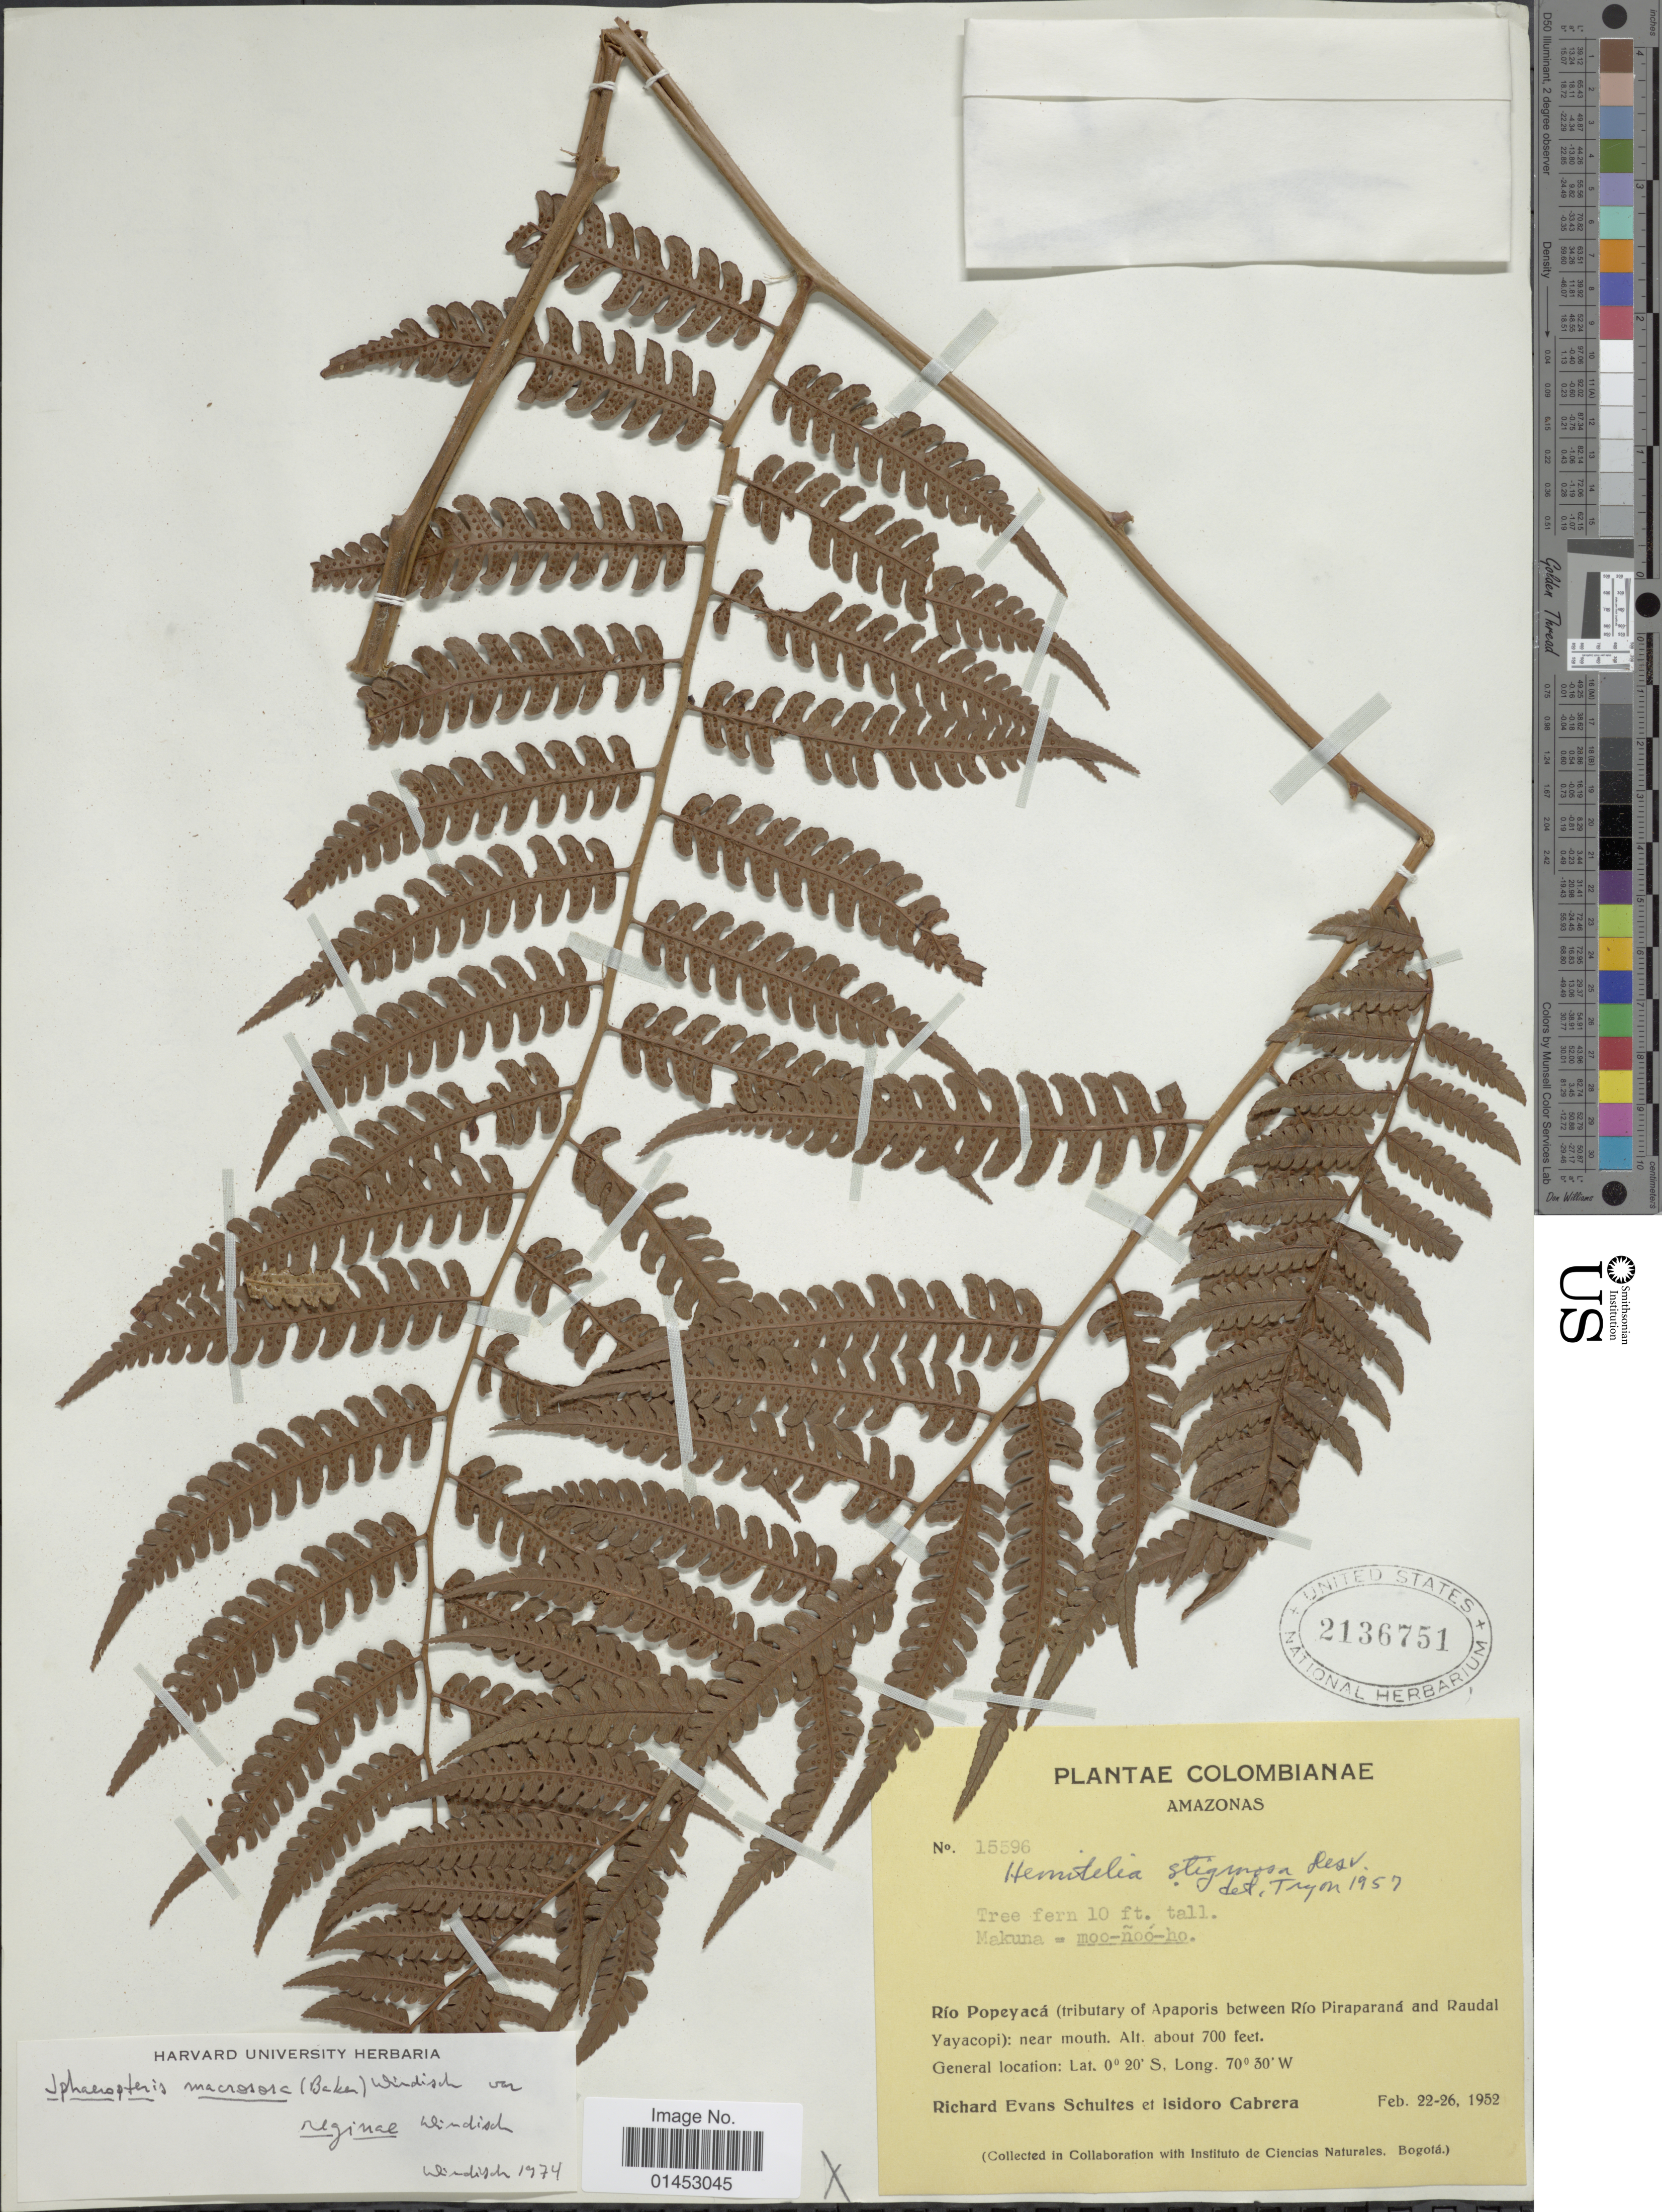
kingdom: Plantae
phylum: Tracheophyta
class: Polypodiopsida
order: Cyatheales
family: Cyatheaceae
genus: Cyathea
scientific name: Cyathea traillii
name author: (Baker) Domin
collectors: R. E. Schultes & I. Cabrera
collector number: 15596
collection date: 1952-02-22/1952-02-26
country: Colombia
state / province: Amazônas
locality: Rio Popeyacá (tributary of Apaporis between Rio Piraparaná and Raudal Yayacopi): near mouth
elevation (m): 213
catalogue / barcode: US 2136751